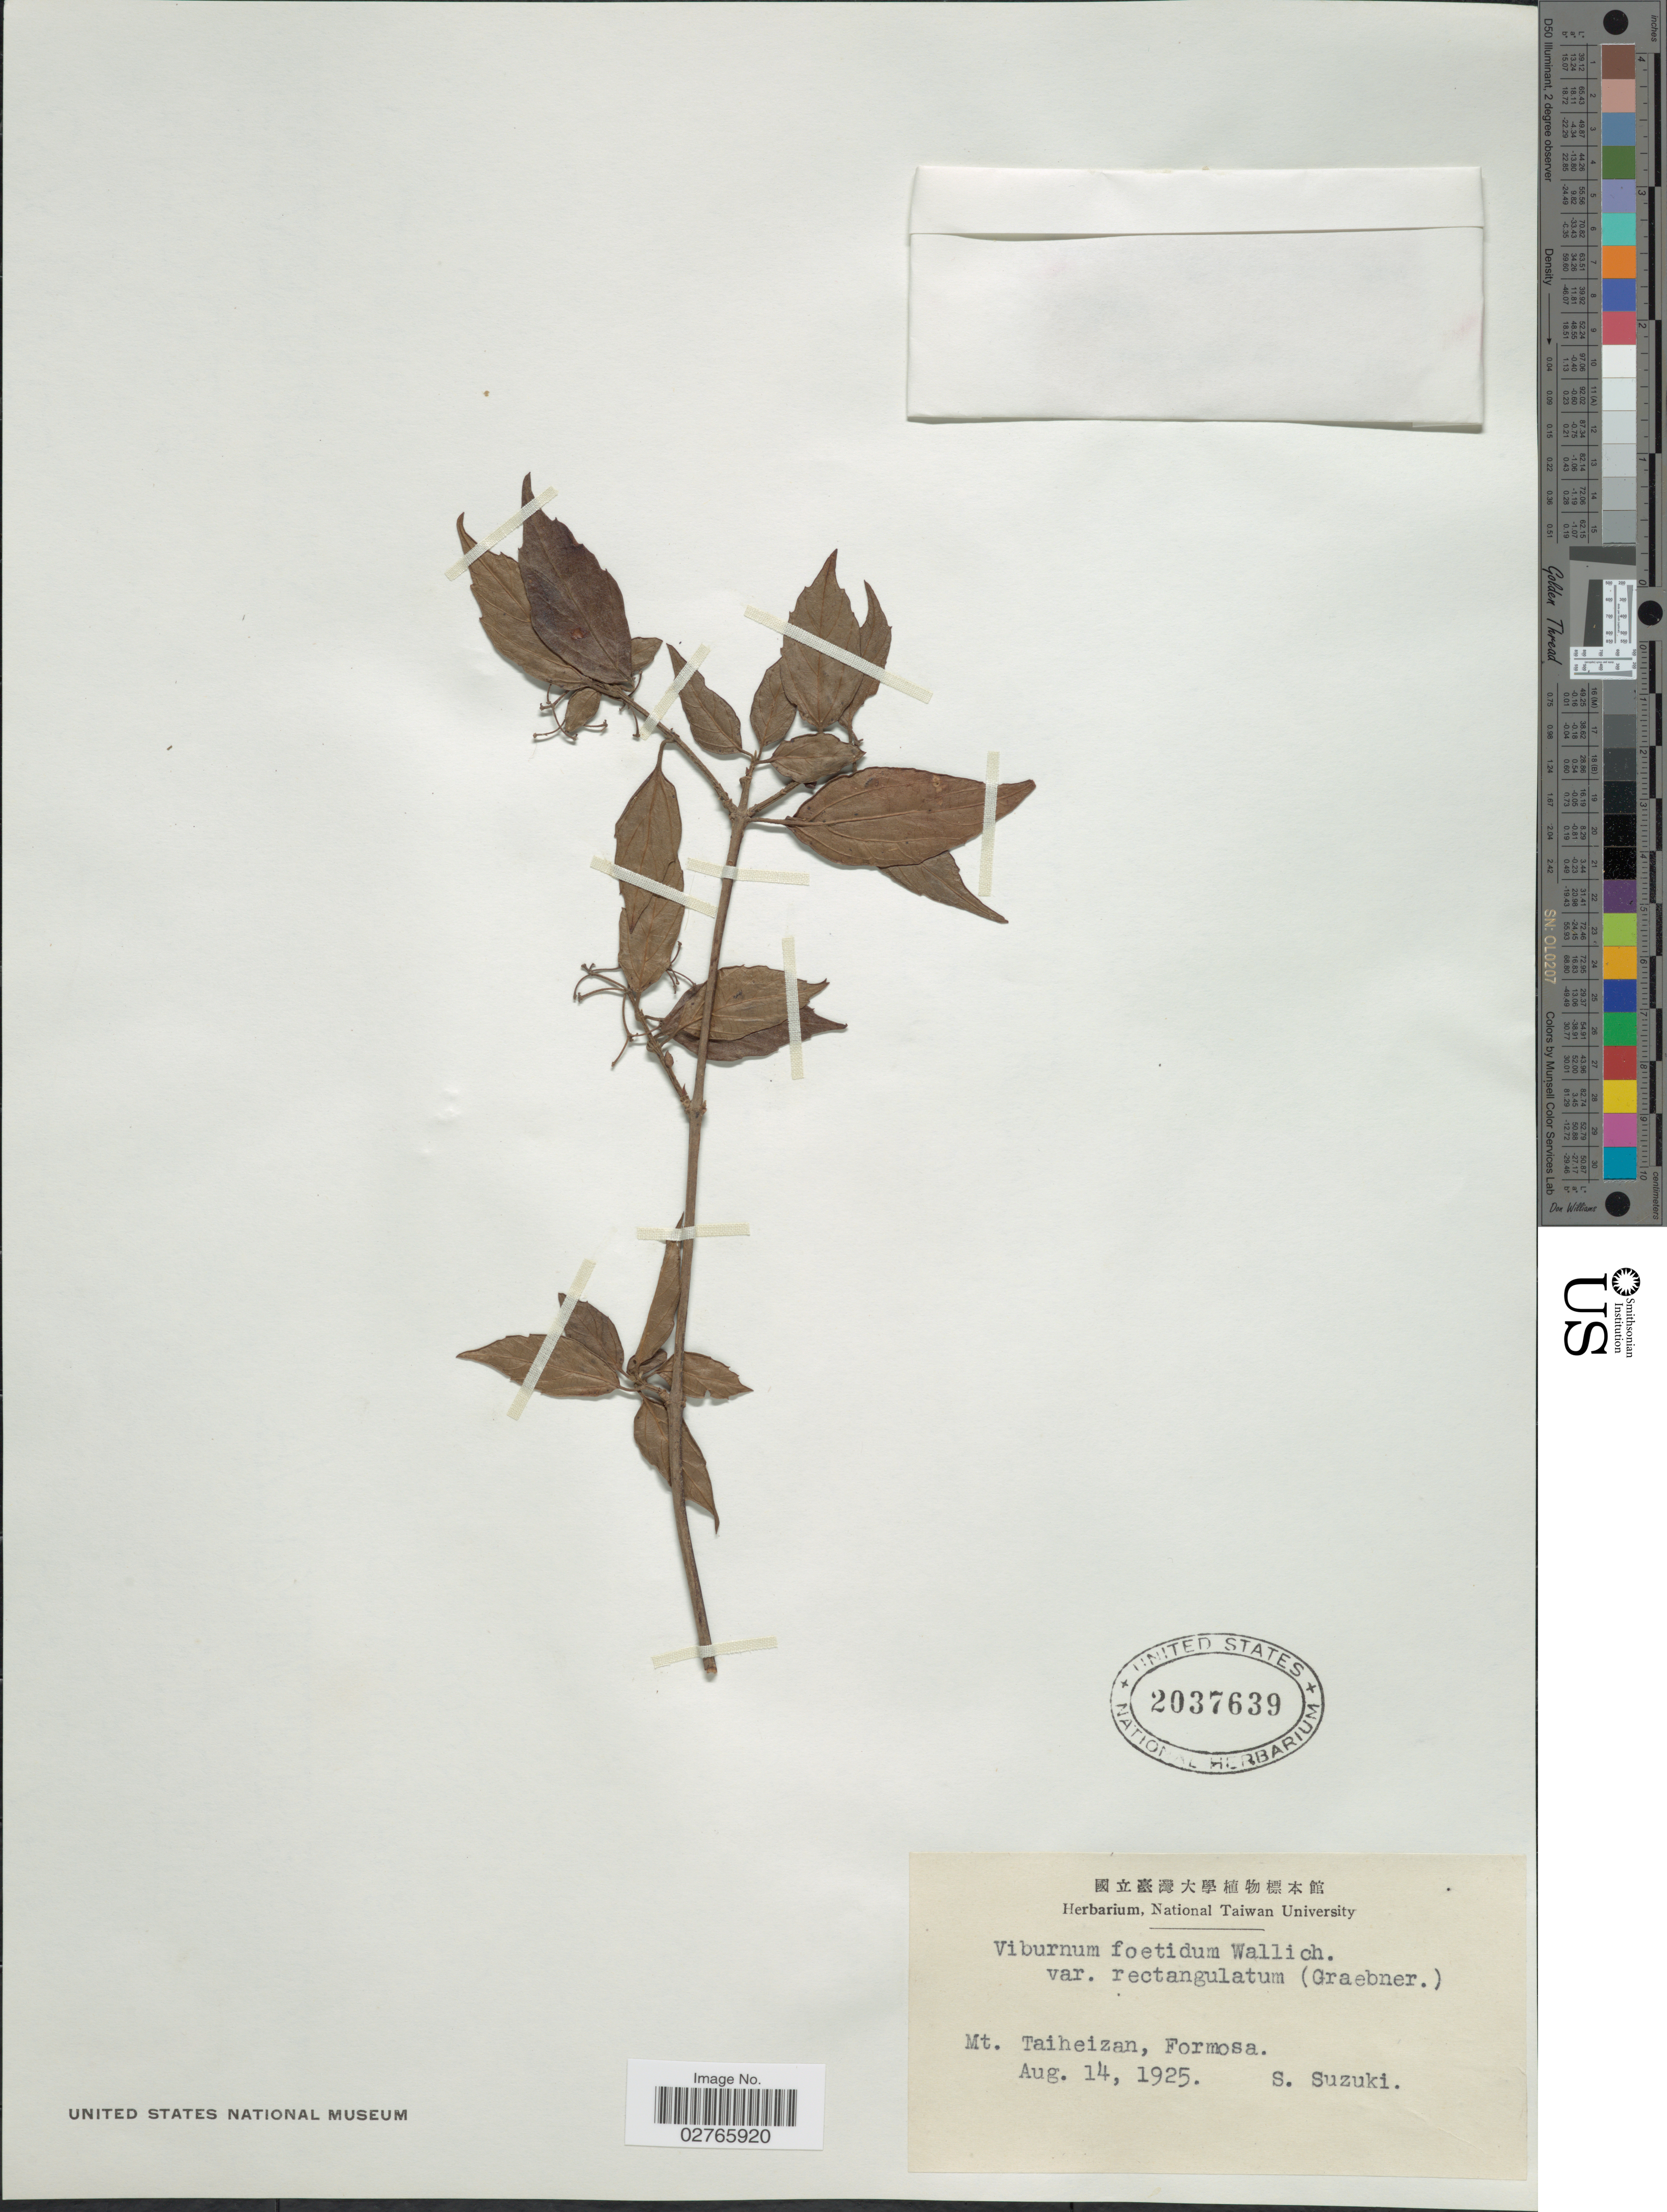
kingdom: Plantae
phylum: Tracheophyta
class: Magnoliopsida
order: Dipsacales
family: Viburnaceae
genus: Viburnum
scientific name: Viburnum foetidum var. rectangulatum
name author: Rehder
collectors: S. Suzuki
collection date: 1925-08-14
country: Taiwan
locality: Mt. Taiheizan, Formosa.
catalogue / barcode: US 2037639